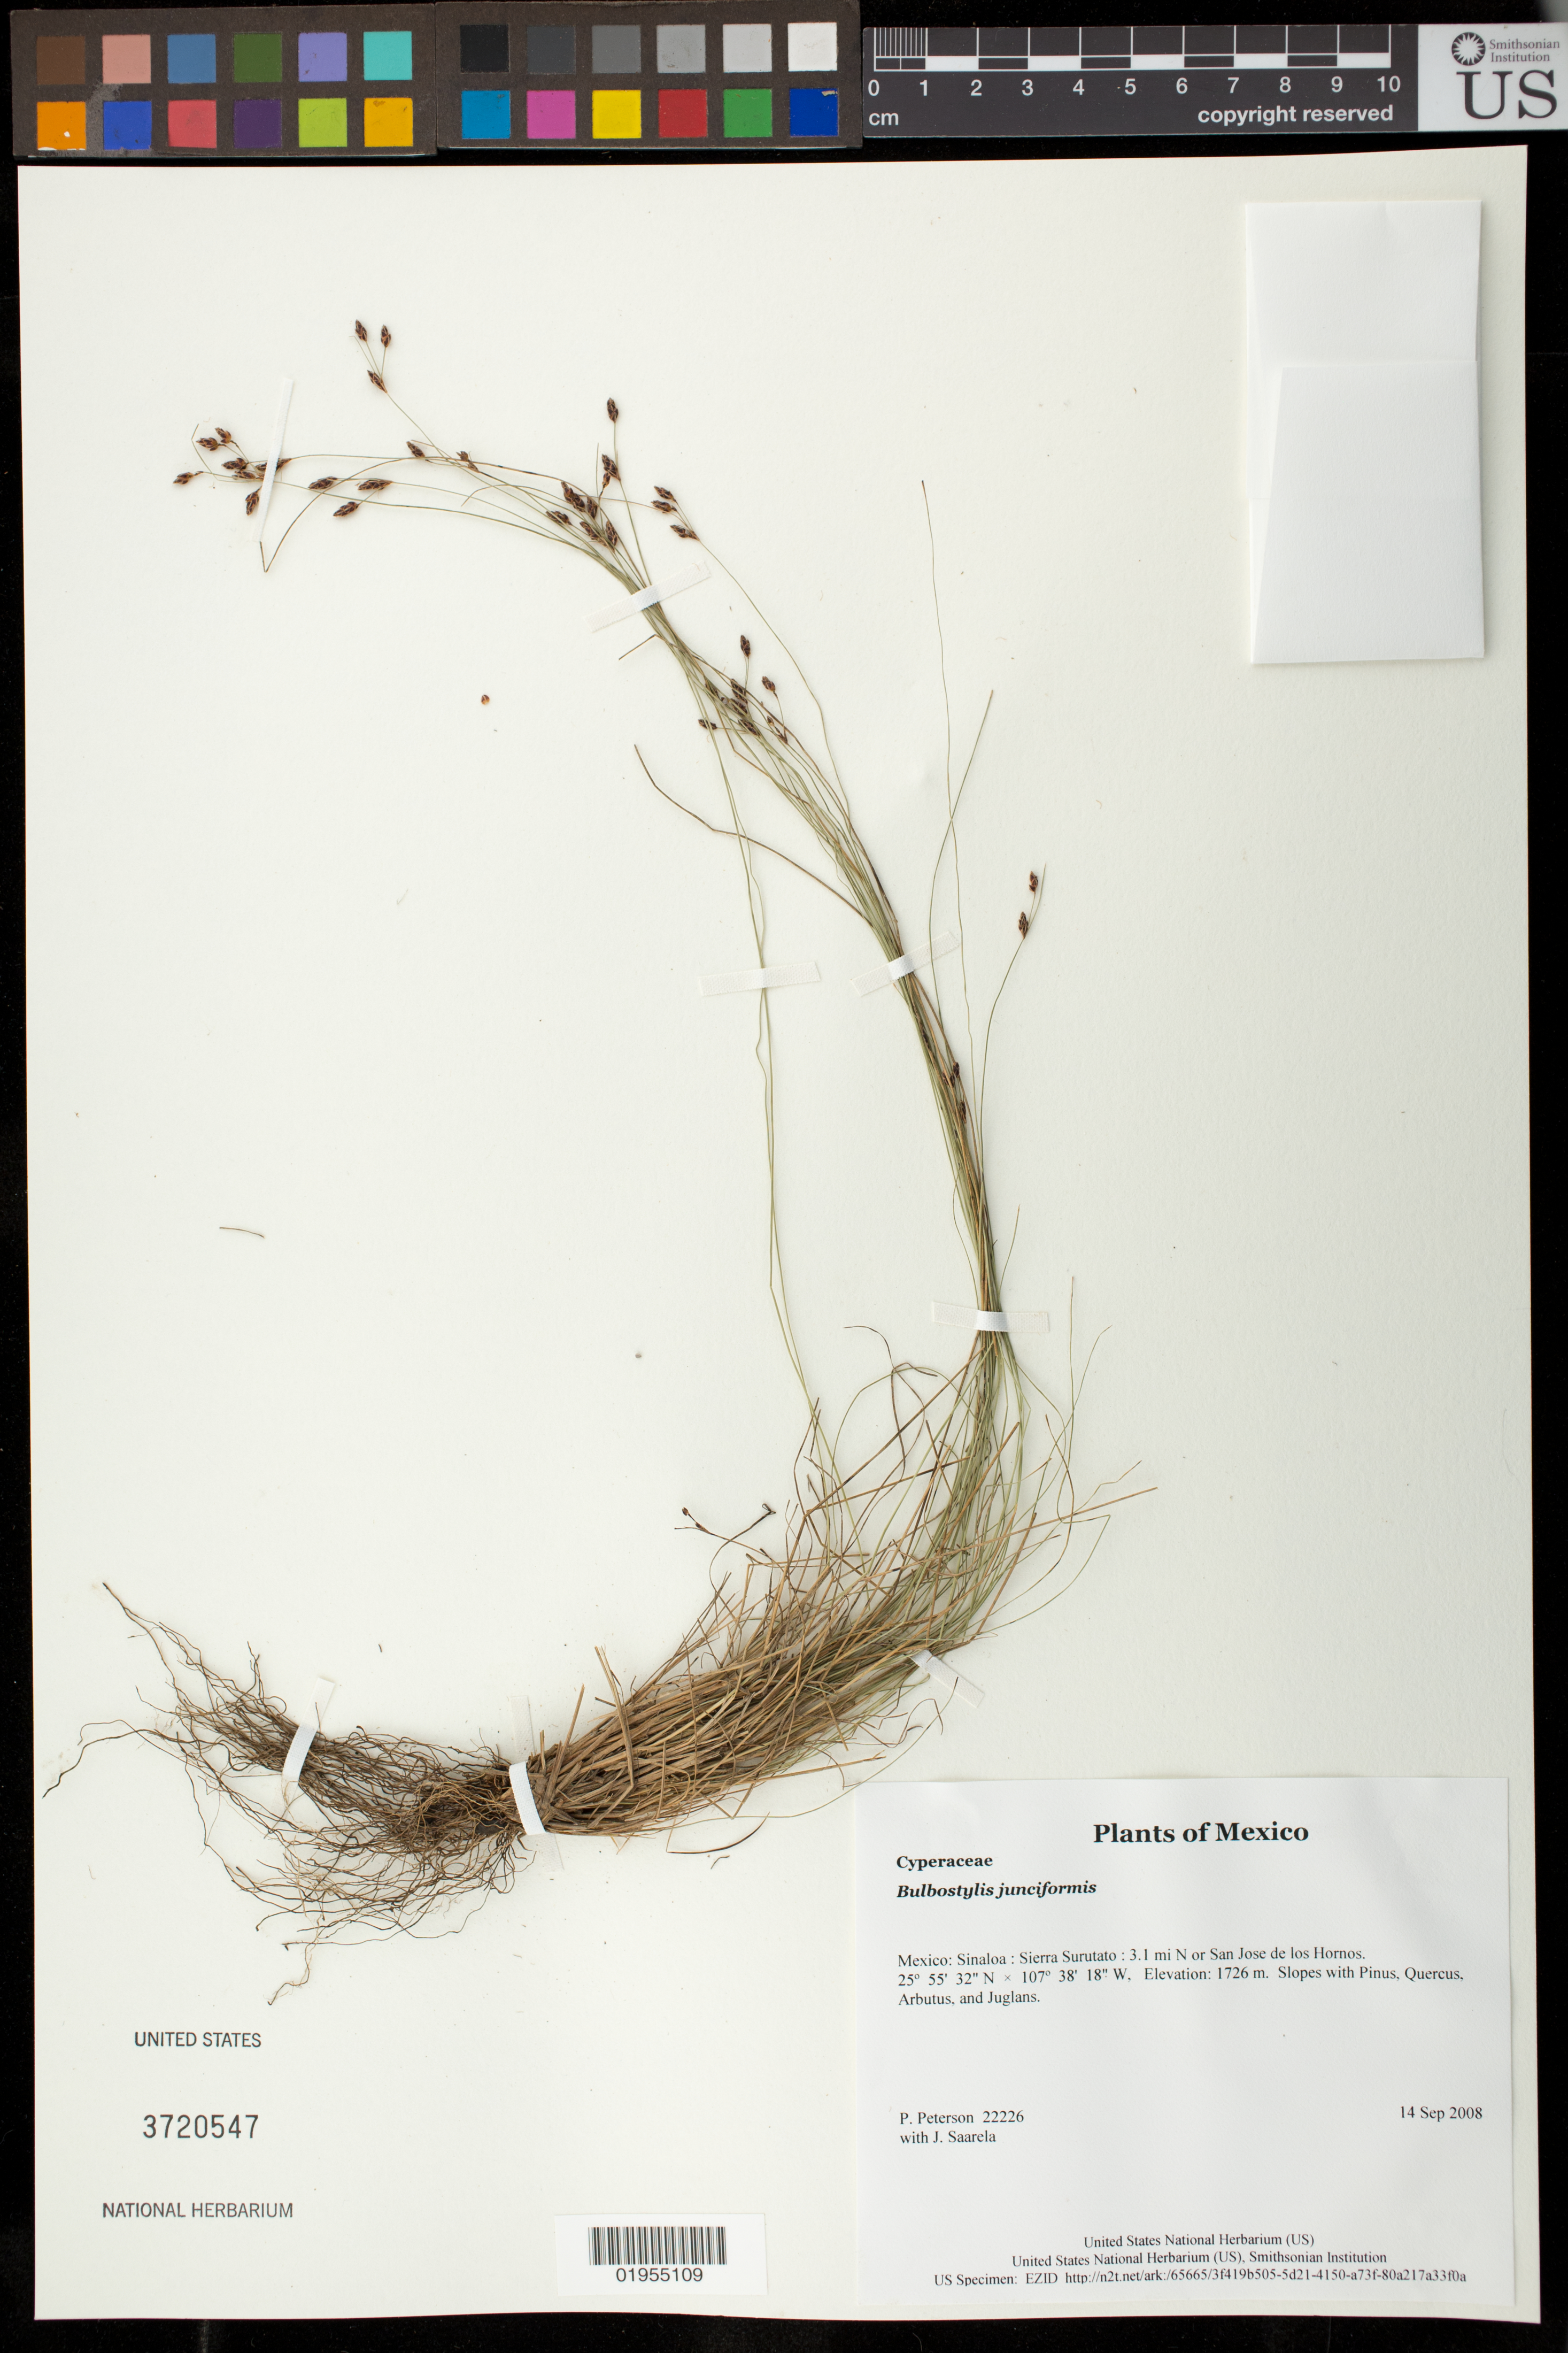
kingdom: Plantae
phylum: Tracheophyta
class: Liliopsida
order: Poales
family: Cyperaceae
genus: Bulbostylis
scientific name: Bulbostylis juncoides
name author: (Vahl) Kük. ex Herter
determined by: Strong, Mark T., (BOT), Smithsonian Institution - National Museum of Natural History (UNITED STATES)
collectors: P. M. Peterson & J. Saarela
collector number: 22226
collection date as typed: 14 Sep 2008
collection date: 2008-09-14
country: Mexico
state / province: Sinaloa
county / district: Sierra Surutato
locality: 3.1 mi N or San Jose de los Hornos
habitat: Slopes with Pinus, Quercus, Arbutus, and Juglans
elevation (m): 1726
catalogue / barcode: US 3720547